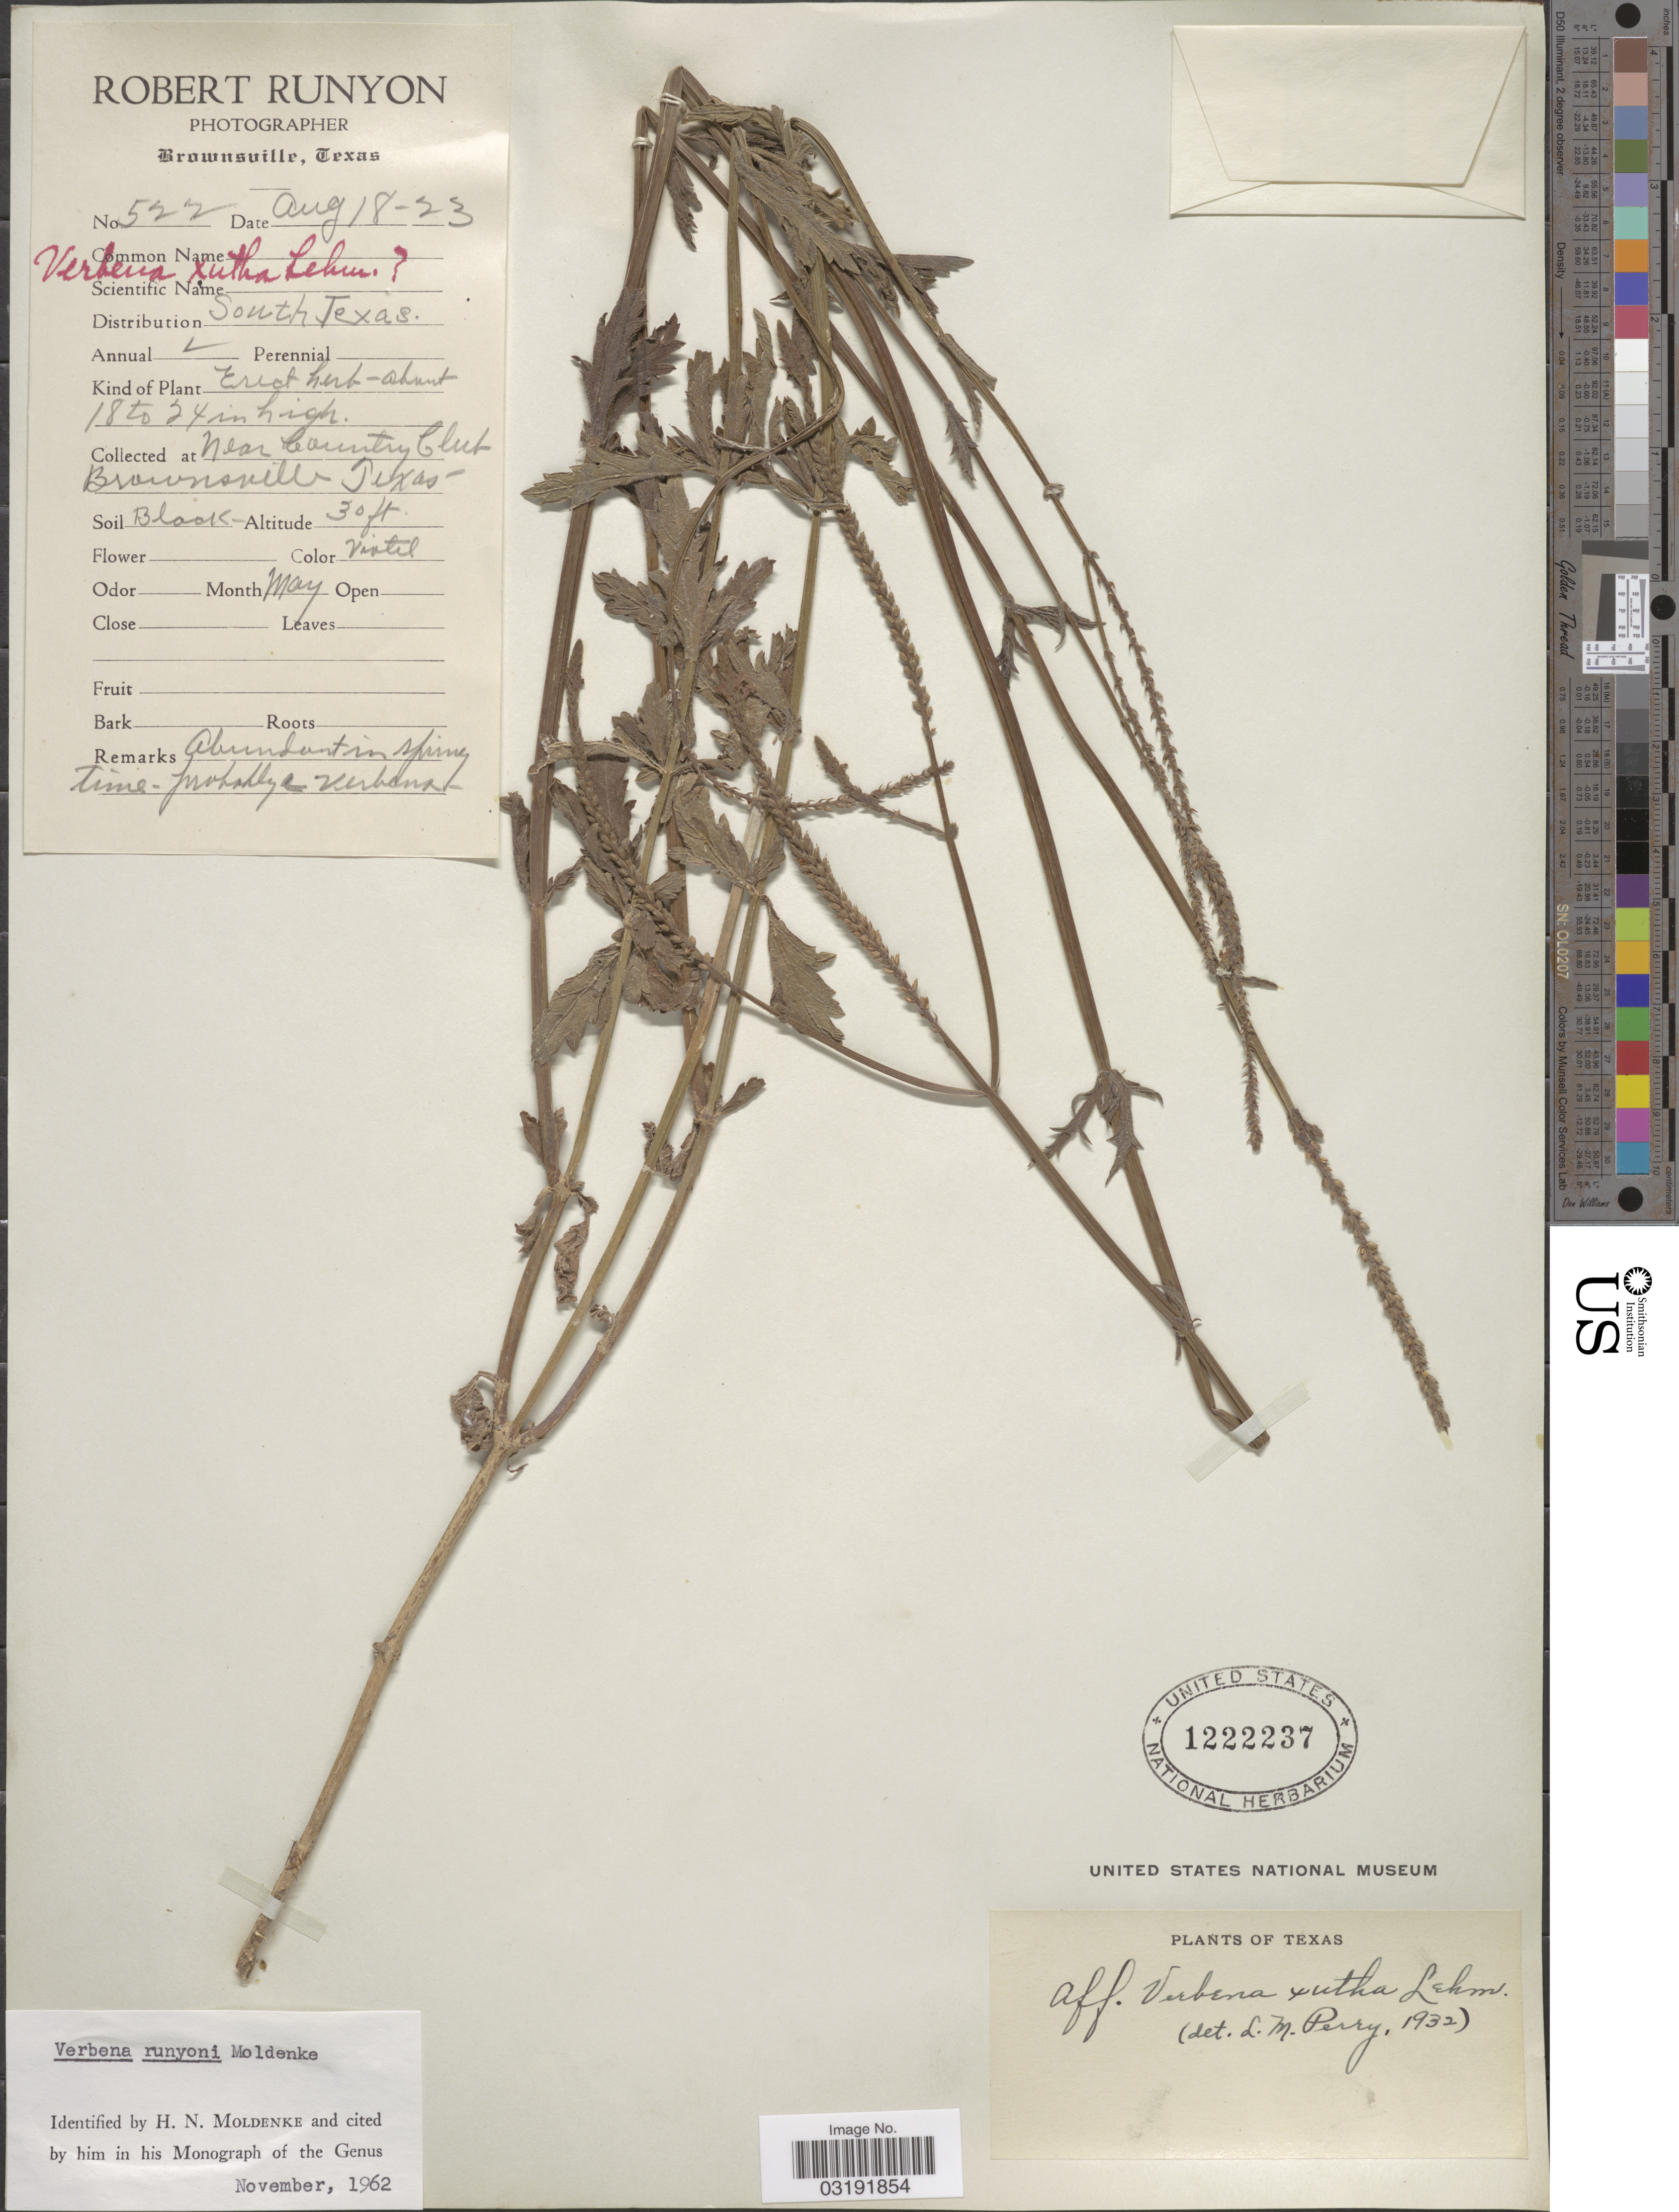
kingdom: Plantae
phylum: Tracheophyta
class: Magnoliopsida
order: Lamiales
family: Verbenaceae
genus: Verbena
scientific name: Verbena neomexicana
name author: (A. Gray) Small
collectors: R. Runyon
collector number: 522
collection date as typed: Transcribed d/m/y: 18/8/23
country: United States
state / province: Texas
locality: Near Country Club Brownsville.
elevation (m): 9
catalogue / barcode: US 1222237